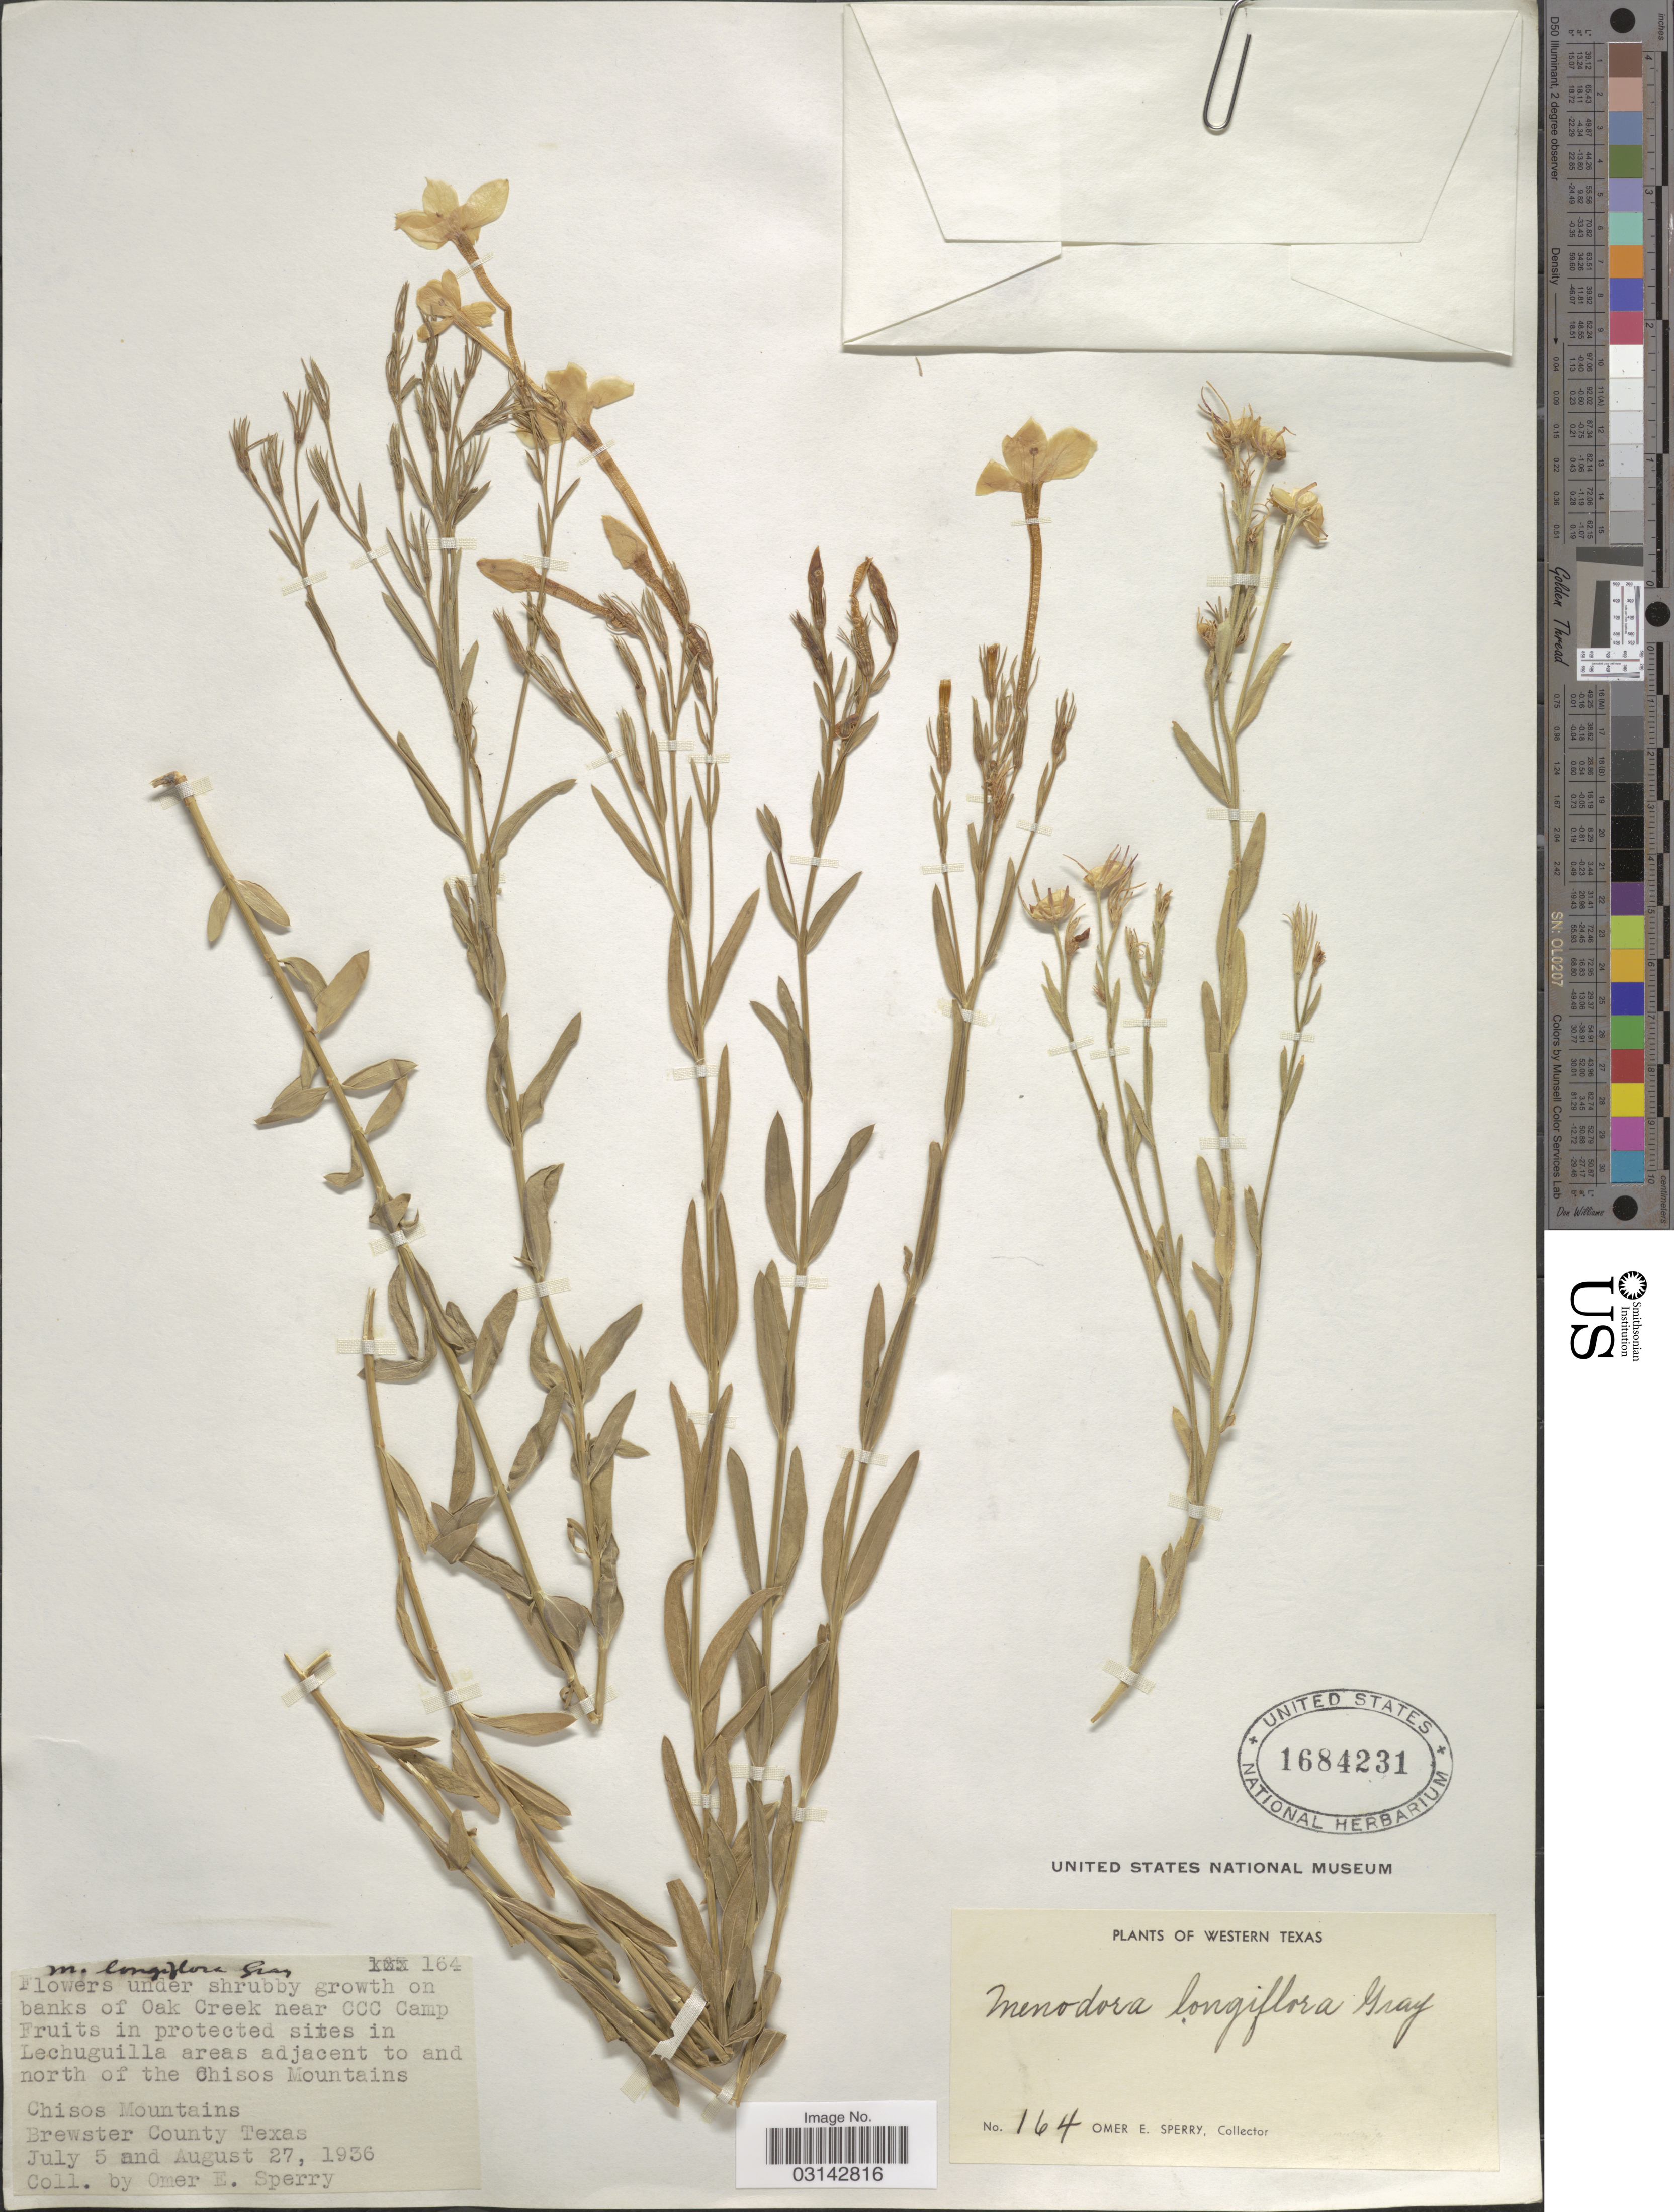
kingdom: Plantae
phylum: Tracheophyta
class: Magnoliopsida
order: Lamiales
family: Oleaceae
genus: Menodora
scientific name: Menodora longiflora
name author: A. Gray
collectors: O. E. Sperry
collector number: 164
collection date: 1936-07-05/1936-08-27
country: United States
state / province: Texas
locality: Western Texas. Bank of Oak Creek near CCC Camp. In protected sites in Lechuguilla areas adjacent to and north of the Chisos Mountains. Chisos Mountains. Brewster County.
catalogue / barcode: US 1684231